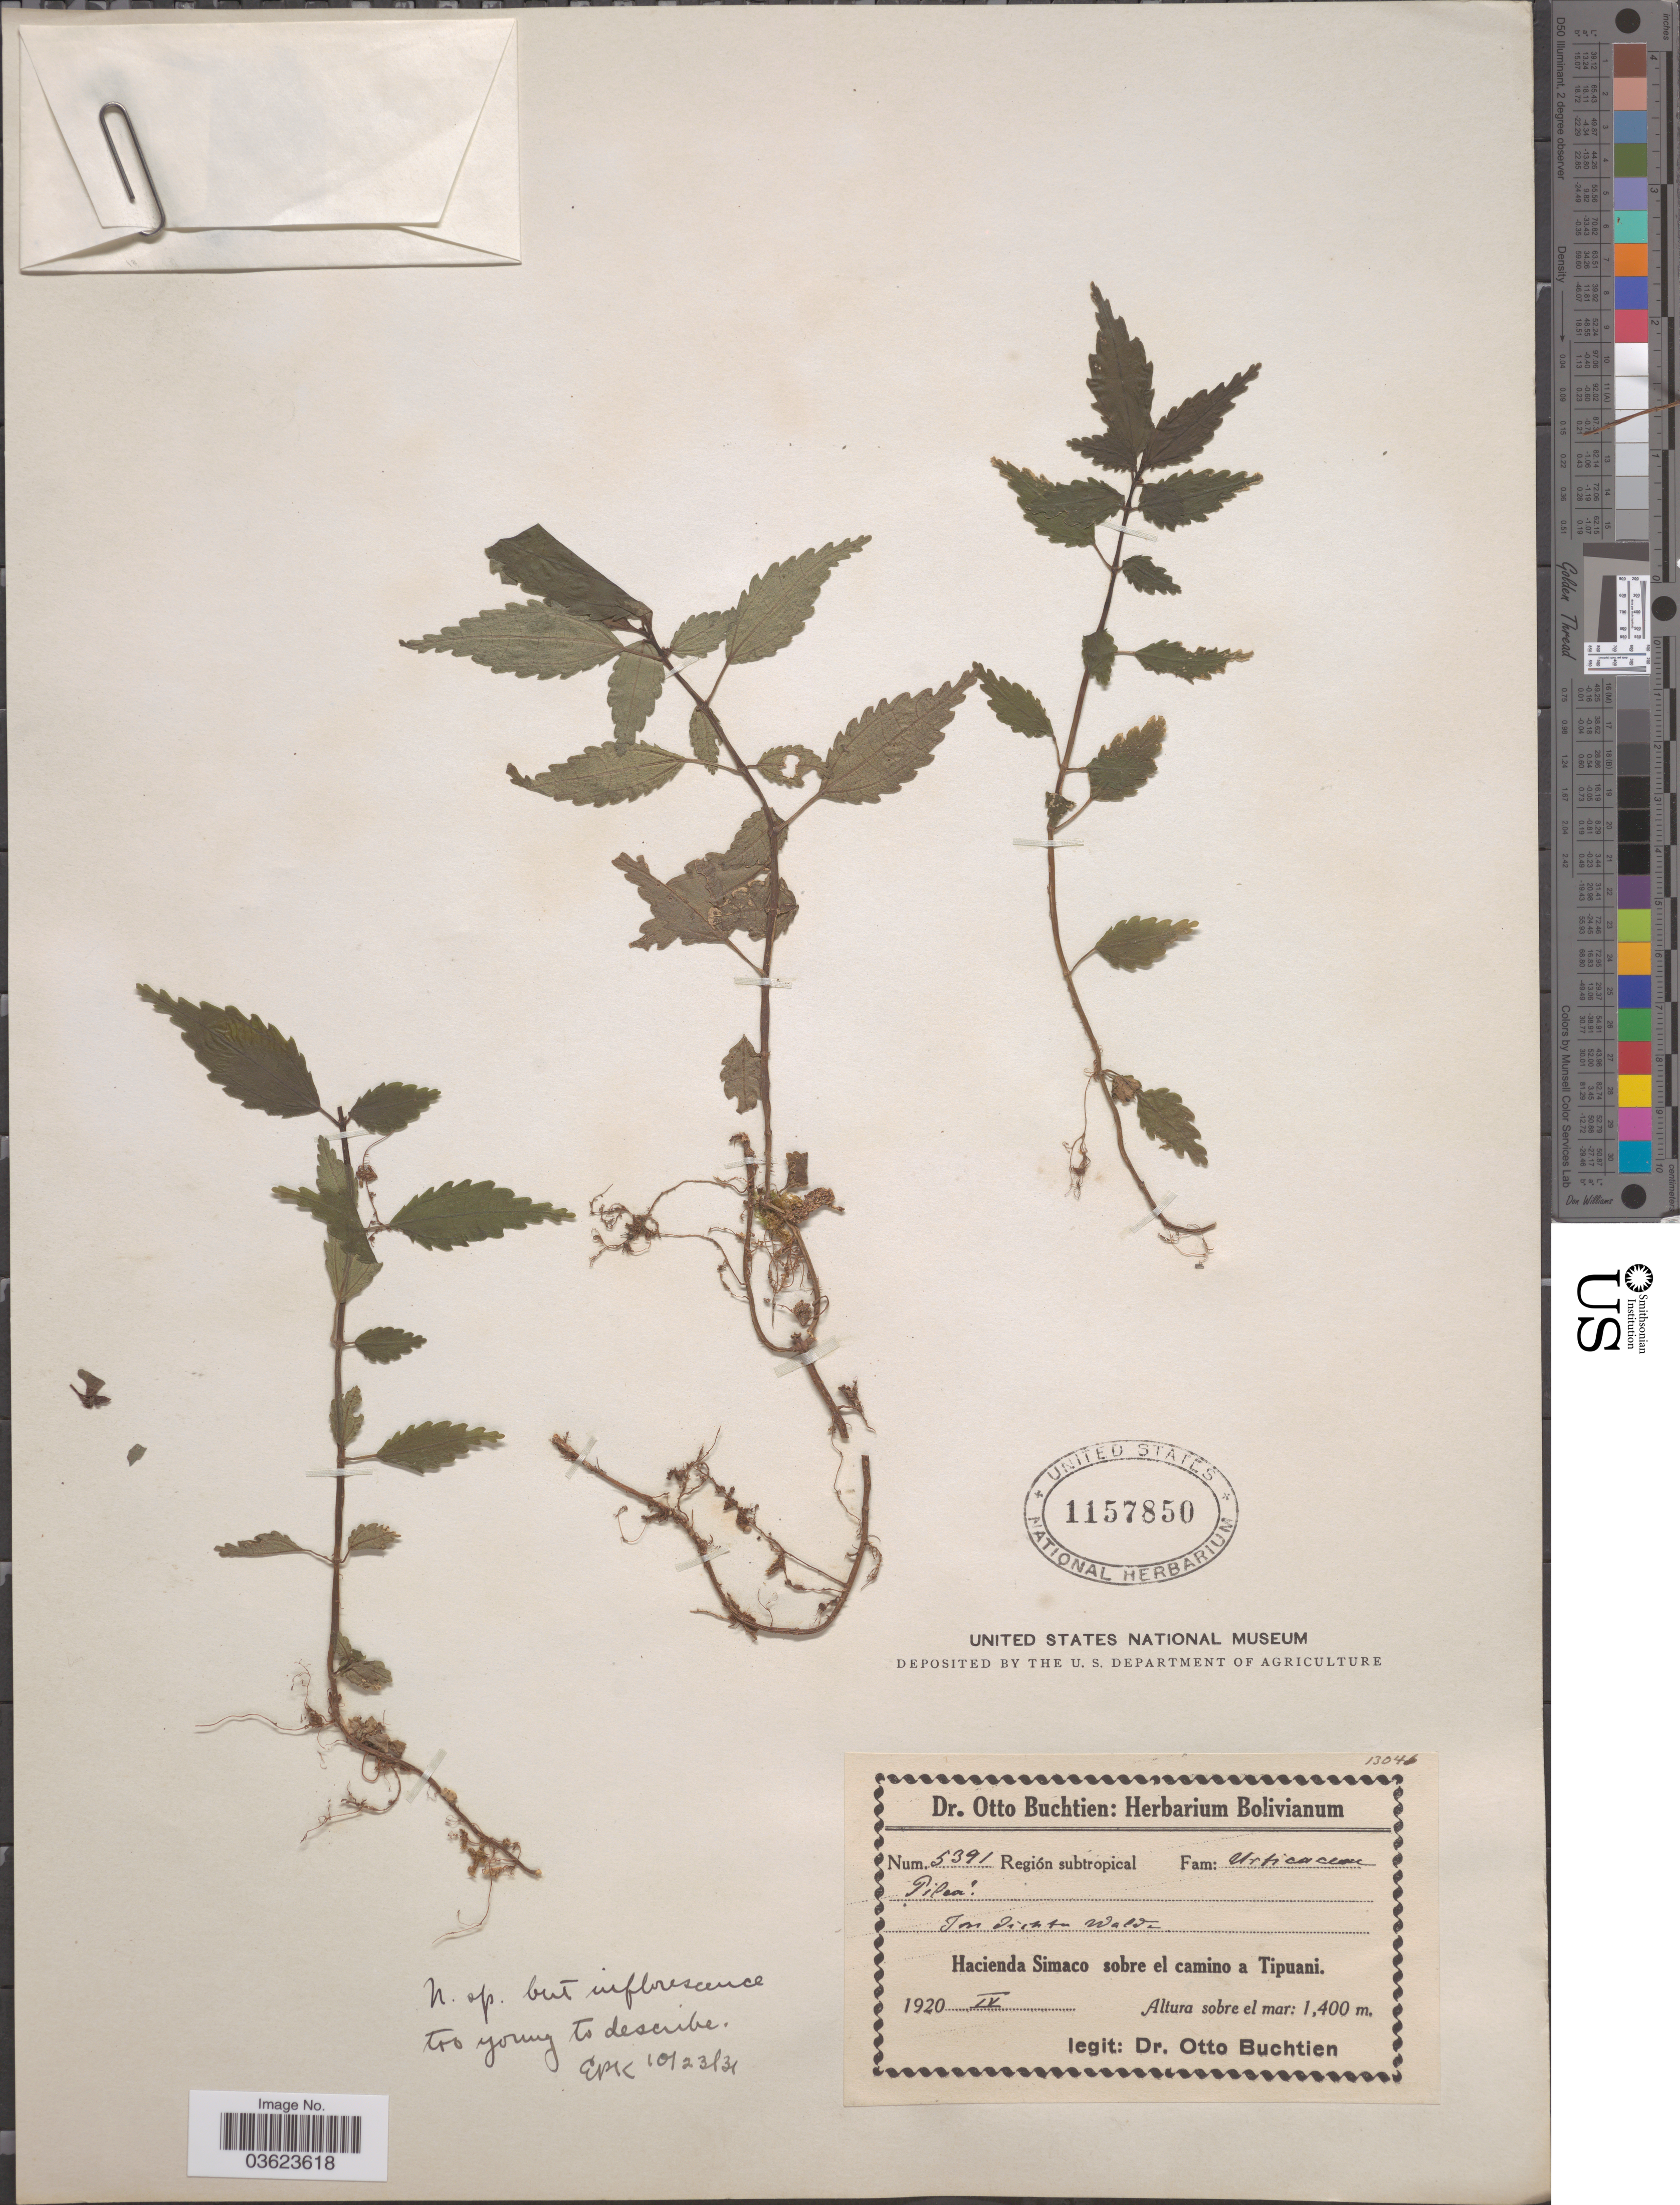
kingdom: Plantae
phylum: Tracheophyta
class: Magnoliopsida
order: Rosales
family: Urticaceae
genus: Pilea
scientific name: Pilea sp.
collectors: O. Buchtien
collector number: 5391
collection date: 1920-04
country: Bolivia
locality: Región subtropical. Hacienda Simaco sobre el camino a Tipuani.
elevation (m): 1400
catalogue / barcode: US 1157850